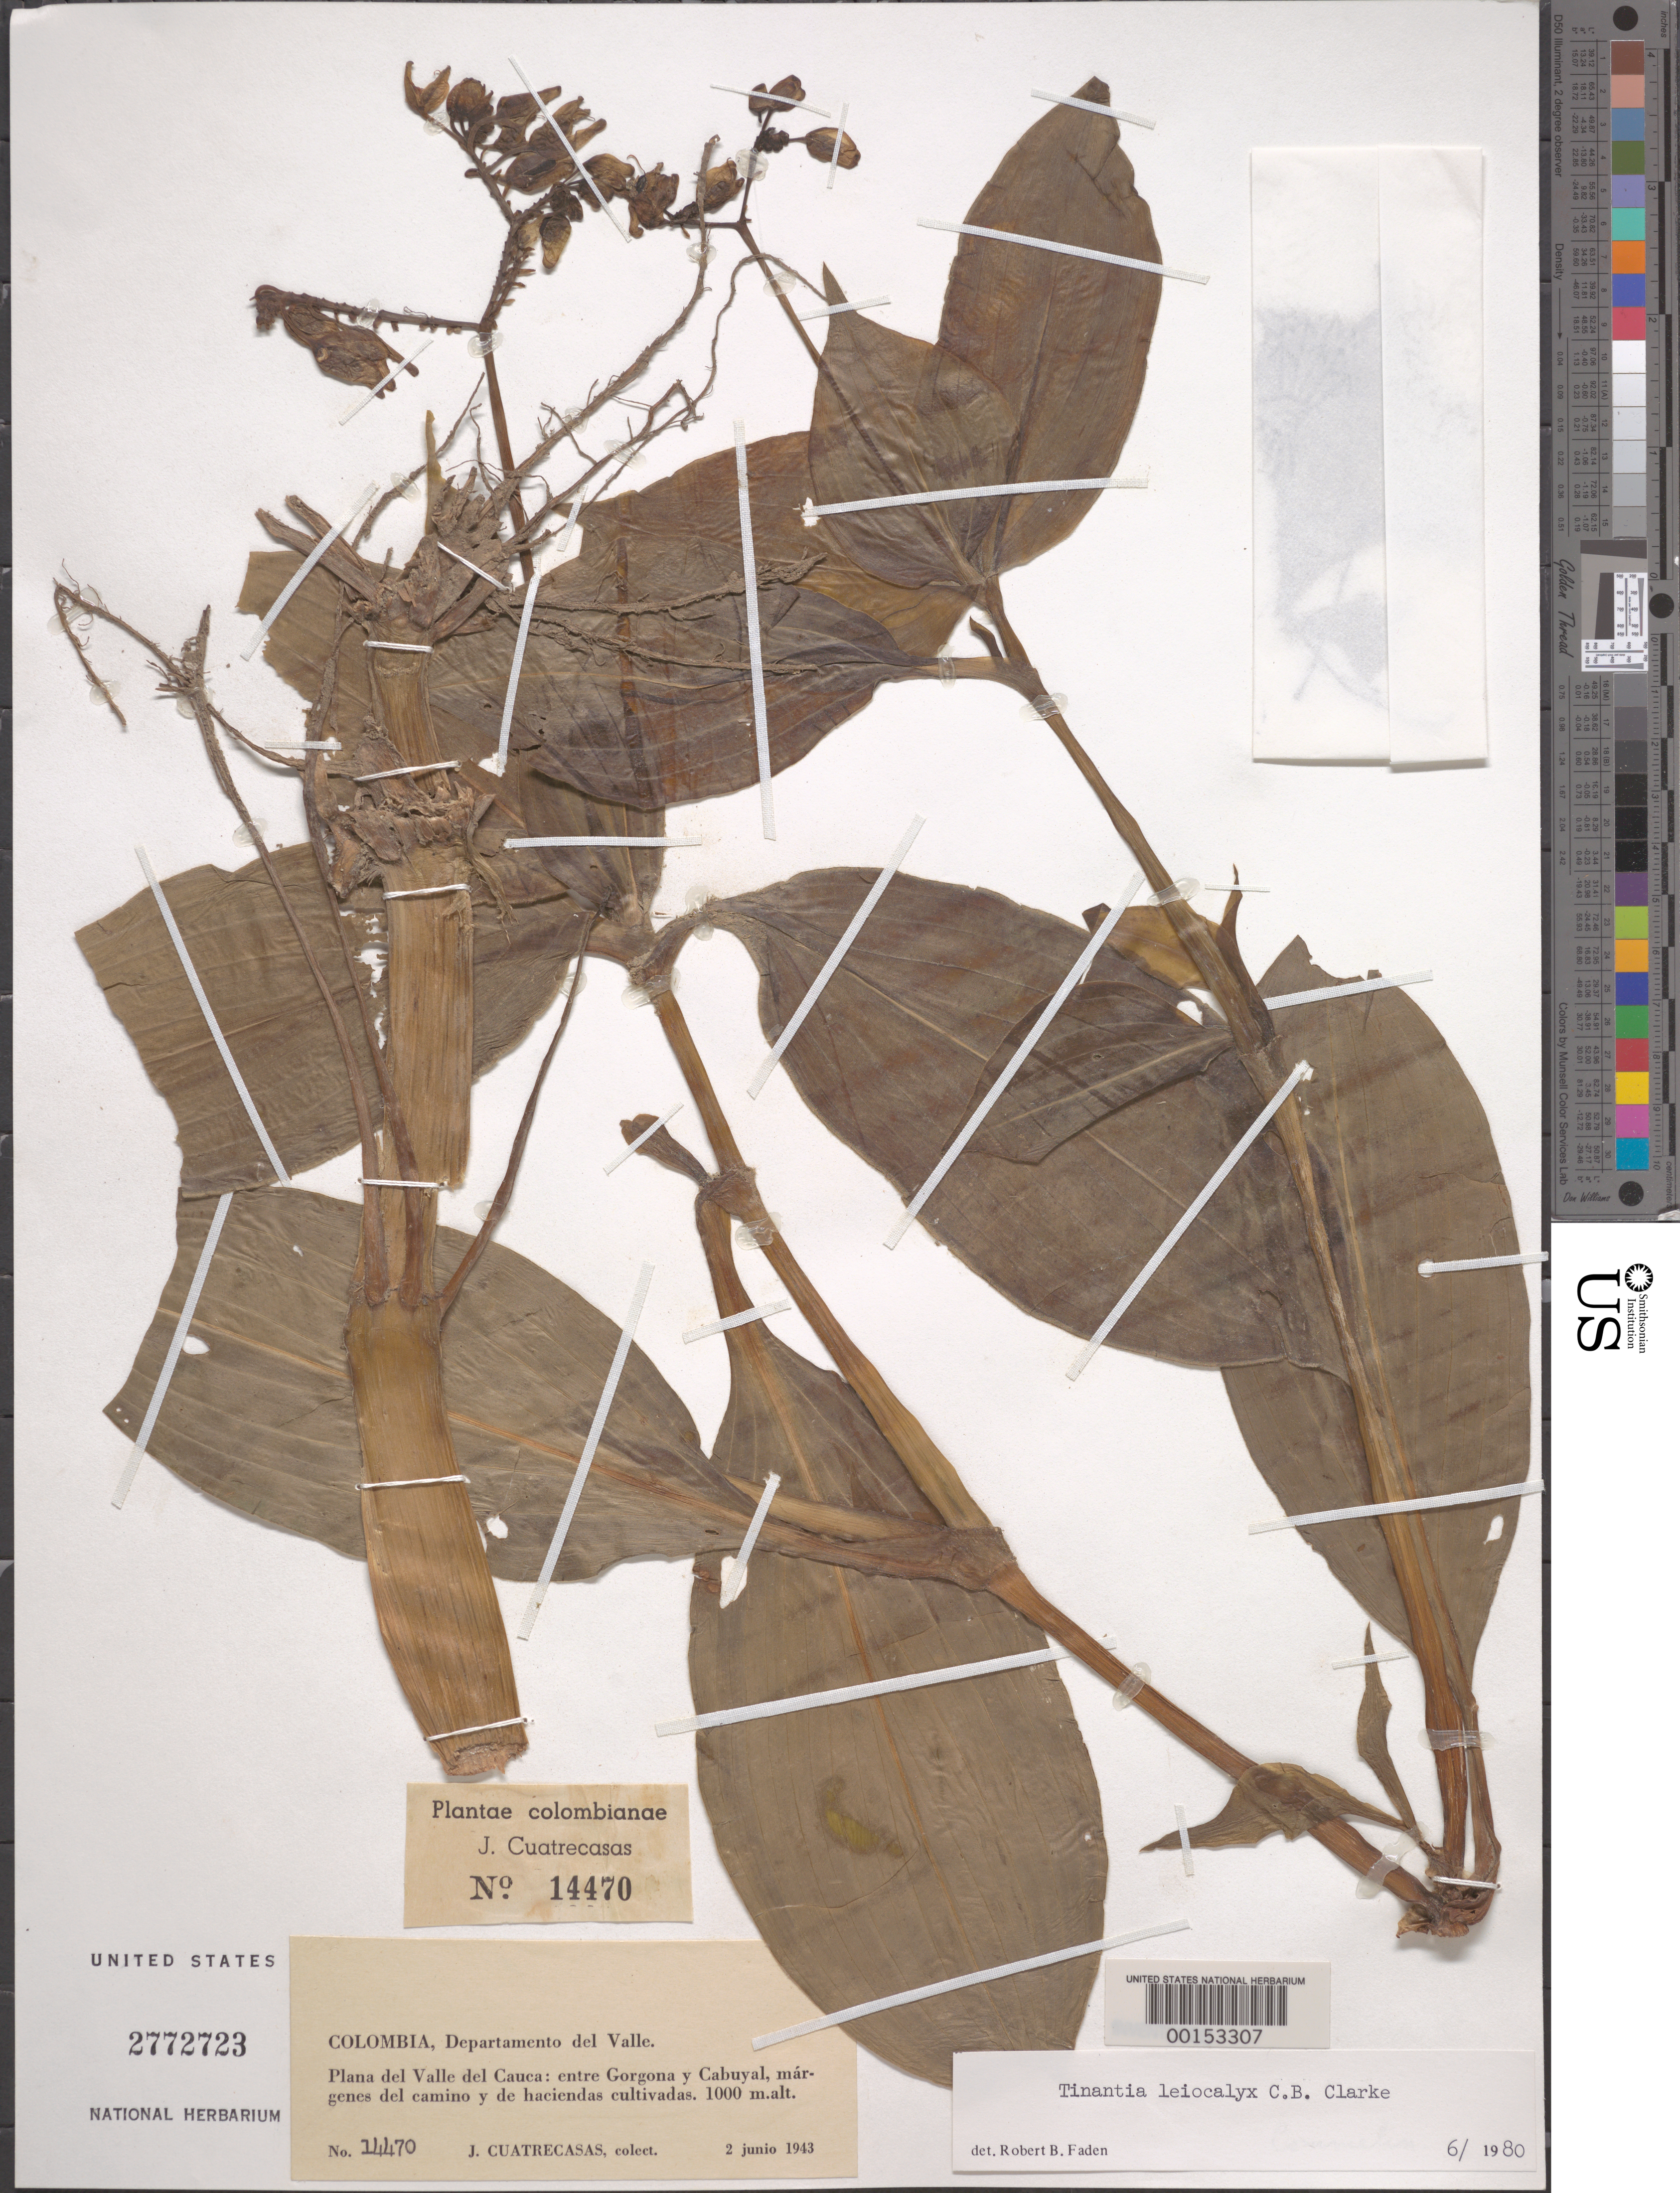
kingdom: Plantae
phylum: Tracheophyta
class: Liliopsida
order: Commelinales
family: Commelinaceae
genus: Tinantia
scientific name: Tinantia leiocalyx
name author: C.B. Clarke in Donn. Sm.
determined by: Faden, Robert B., (US), Smithsonian Institution - National Museum of Natural History (UNITED STATES)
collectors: J. Cuatrecasas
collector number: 14470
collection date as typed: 02 Jun 1943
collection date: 1943-06-02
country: Colombia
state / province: Valle del Cauca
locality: Plana del Valle del Cauca, between Gorgona and Cabuyal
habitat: Roadside and cultivated areas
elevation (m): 1000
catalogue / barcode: US 2772723